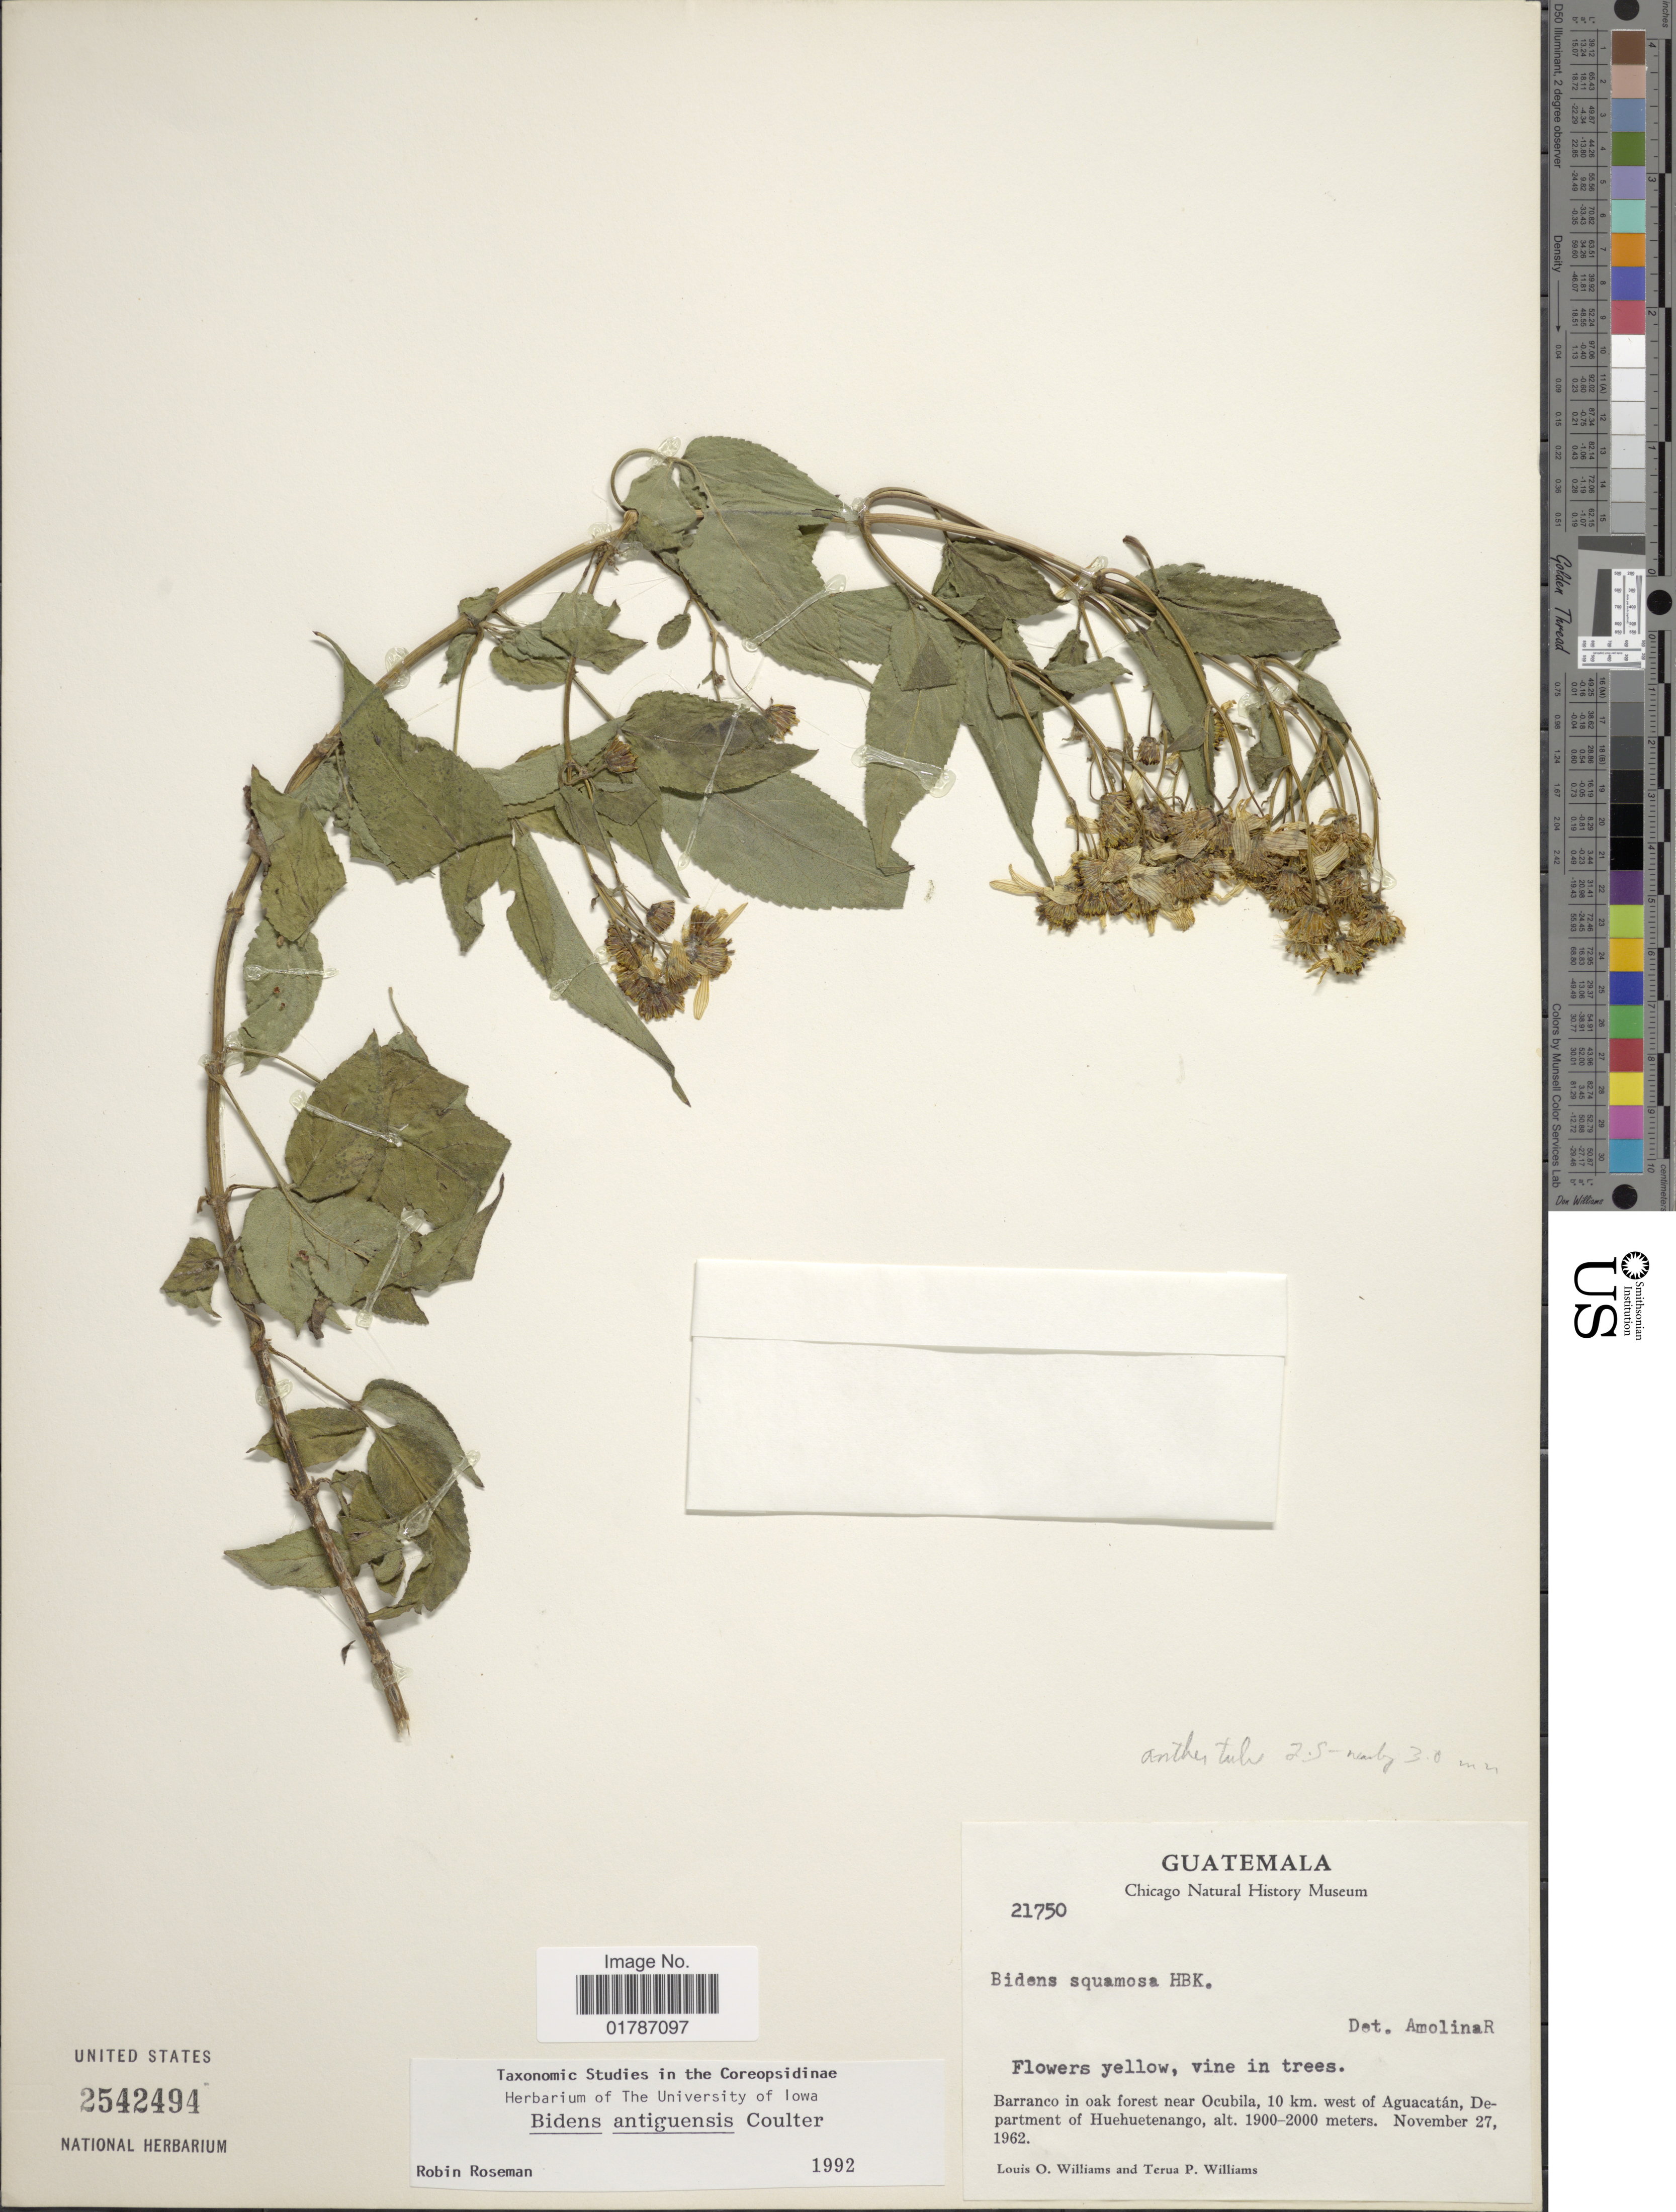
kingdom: Plantae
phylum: Tracheophyta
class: Magnoliopsida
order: Asterales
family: Asteraceae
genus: Bidens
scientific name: Bidens antiguensis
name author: J.M. Coult.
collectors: L. O. Williams & T. P. Williams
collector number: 21750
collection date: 1962-11-27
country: Guatemala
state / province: Huehuetenango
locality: Barranco in oak forest near Ocubila, 10 km. west of Aguacatan, Department of Huehuetenango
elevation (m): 1900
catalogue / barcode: US 2542494